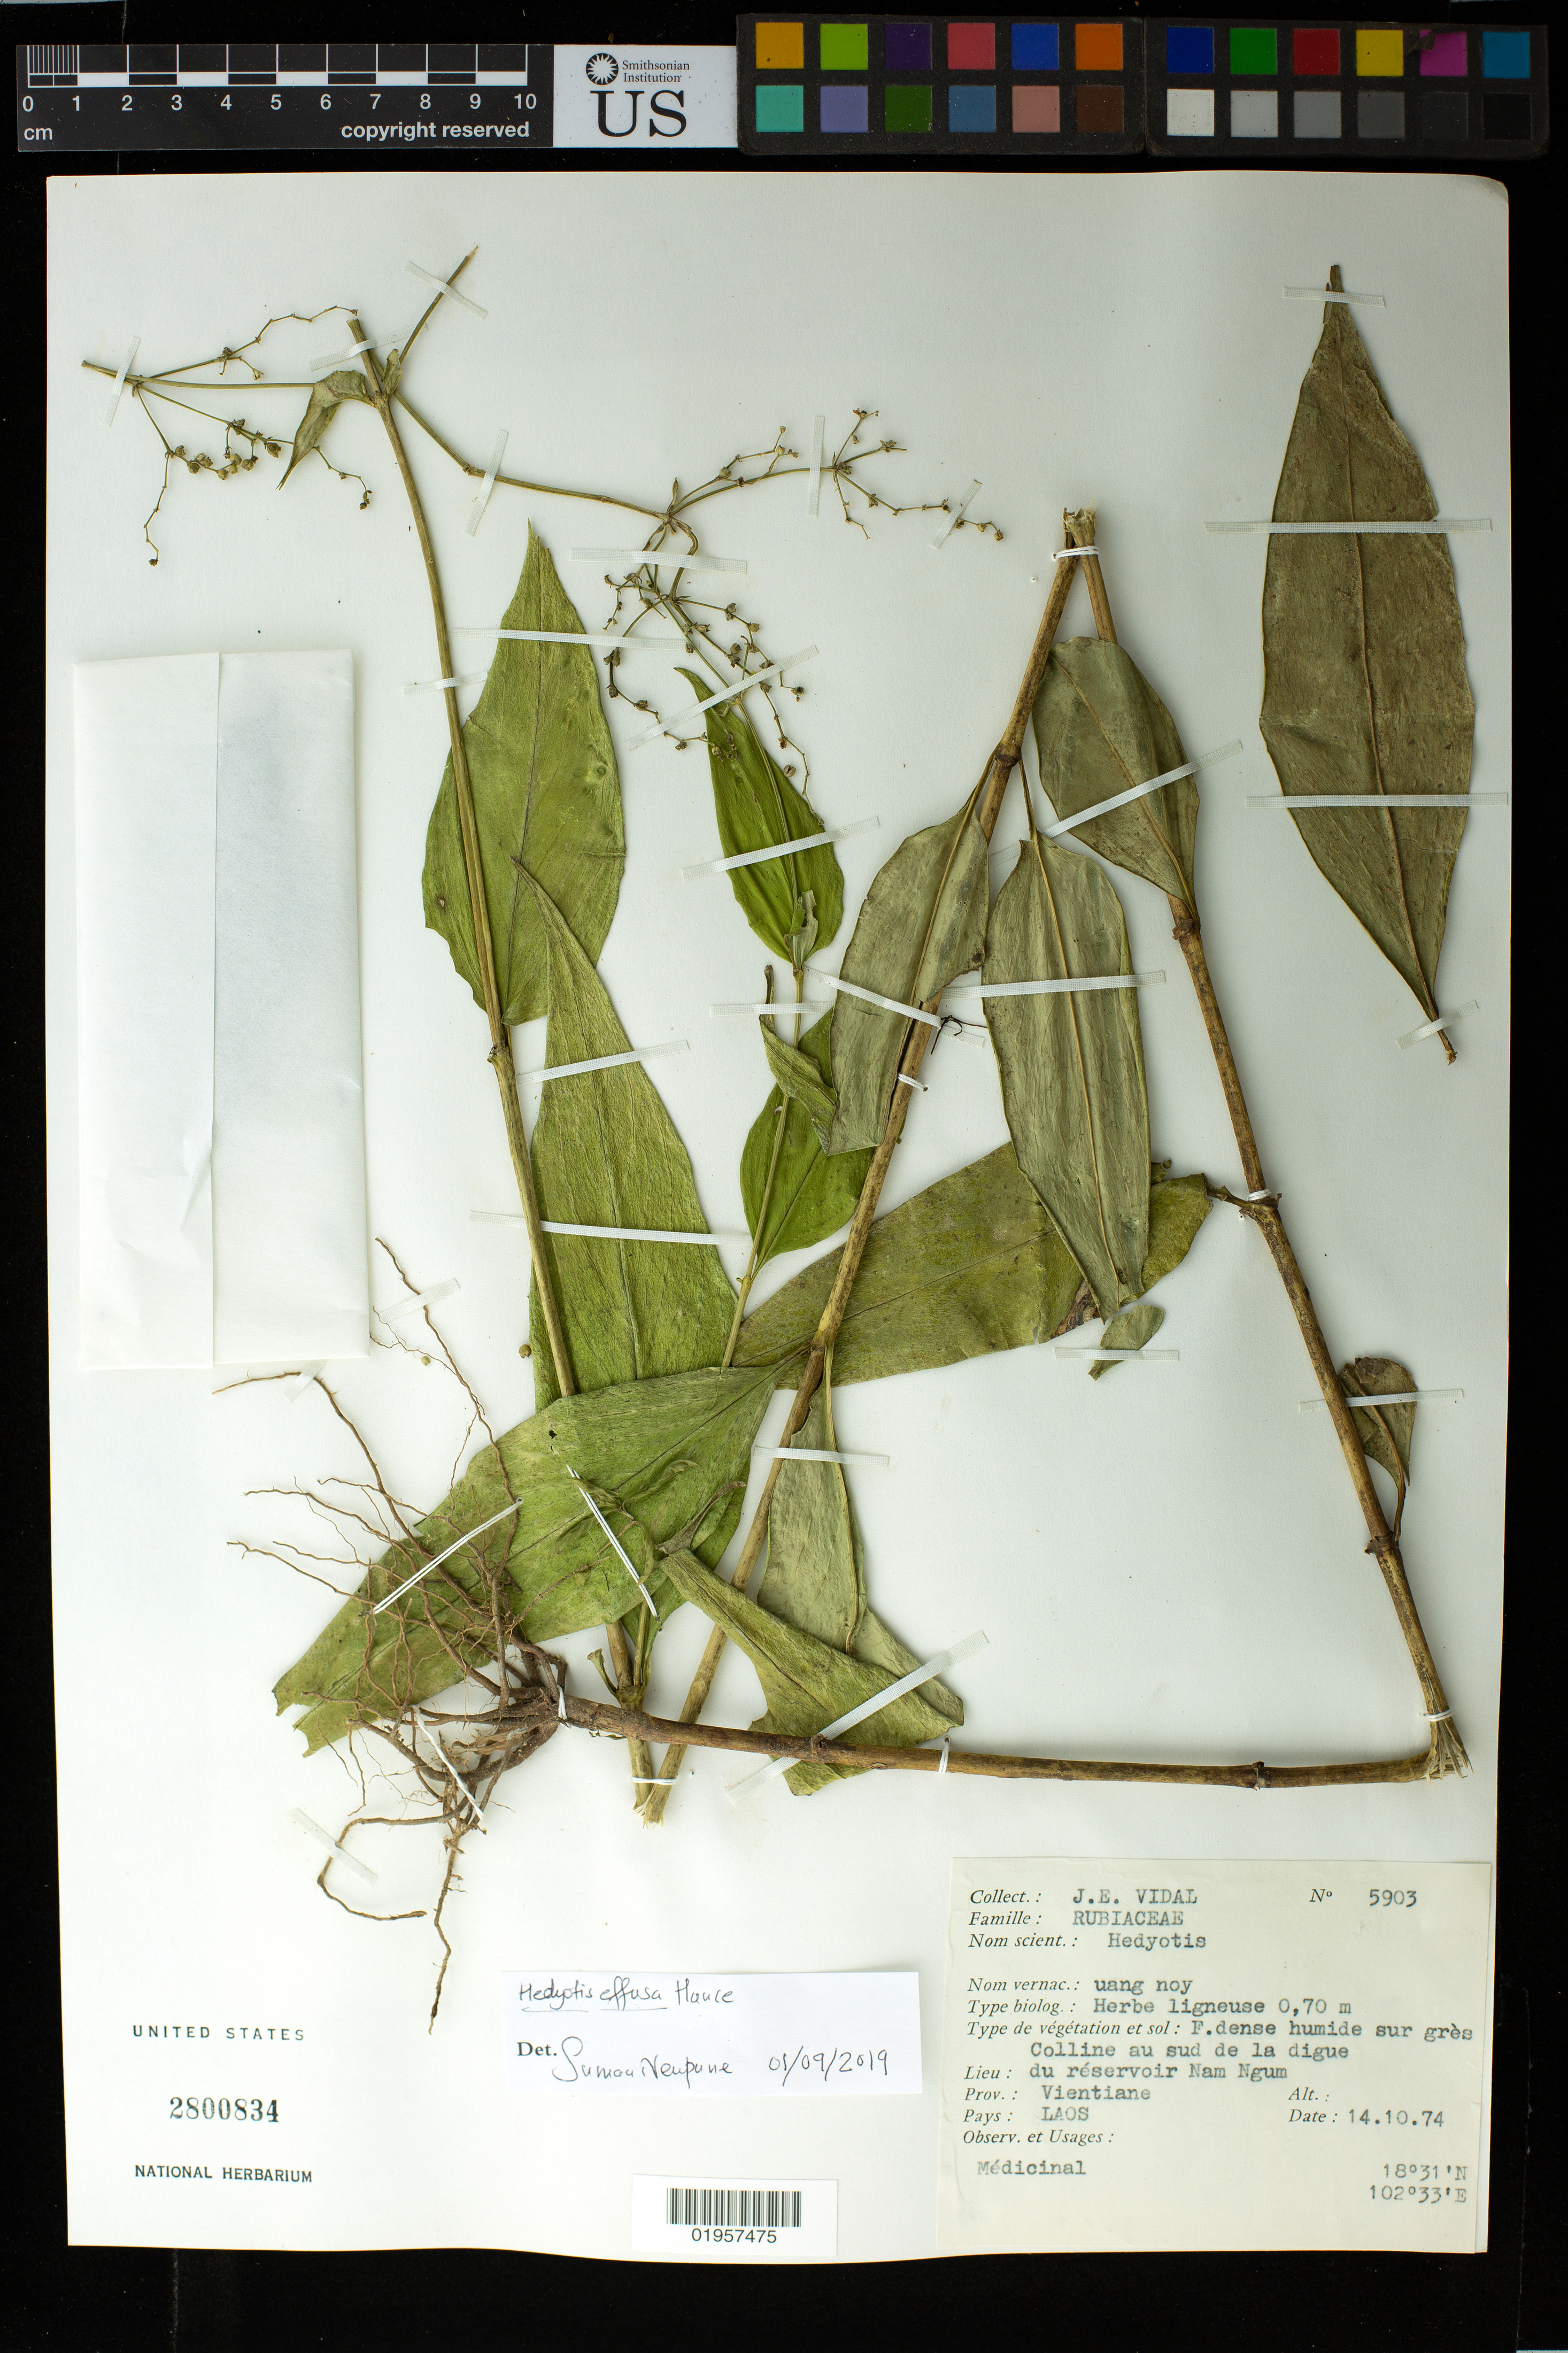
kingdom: Plantae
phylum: Tracheophyta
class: Magnoliopsida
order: Gentianales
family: Rubiaceae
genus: Hedyotis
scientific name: Hedyotis effusa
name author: Hance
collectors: J. E. Vidal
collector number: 5903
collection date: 1974-10-14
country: Laos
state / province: Viangchan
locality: Nam Ngum Reservoir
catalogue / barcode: US 2800834